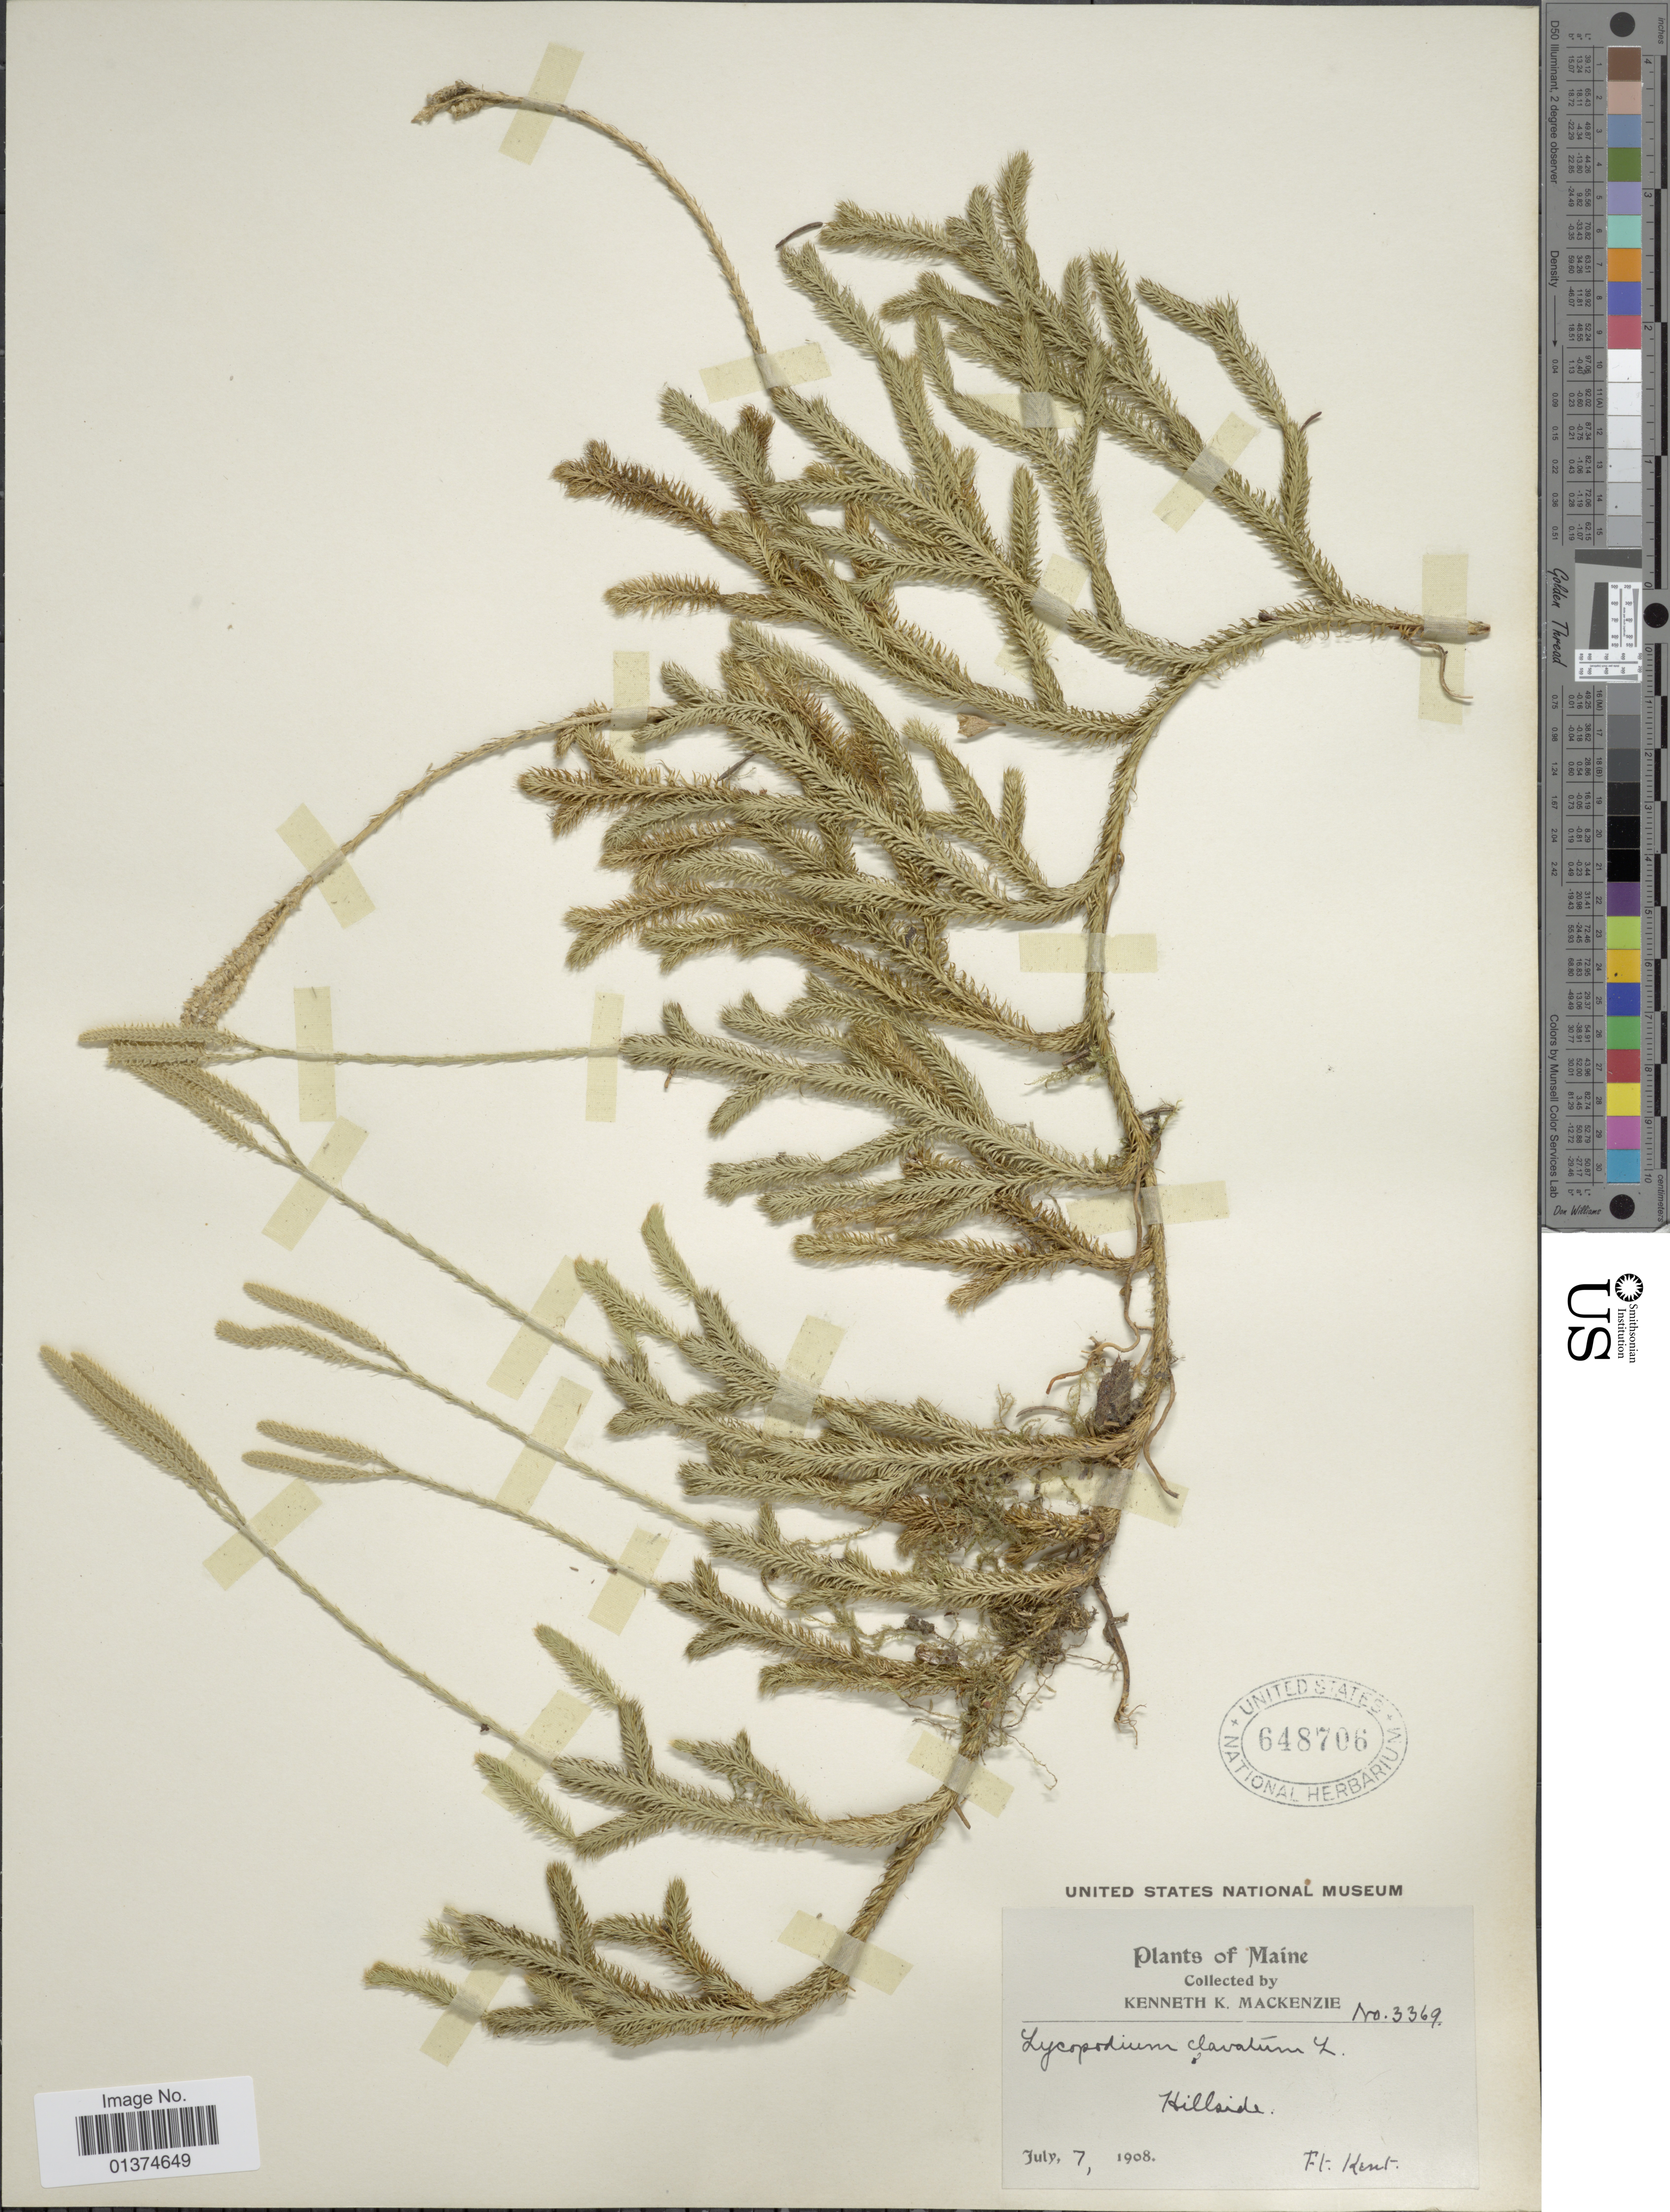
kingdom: Plantae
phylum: Tracheophyta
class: Lycopodiopsida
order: Lycopodiales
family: Lycopodiaceae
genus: Lycopodium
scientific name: Lycopodium clavatum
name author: L.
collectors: K. K. Mackenzie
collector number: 3369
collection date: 1908-07-07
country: United States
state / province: Maine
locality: Hillside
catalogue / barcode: US 648706